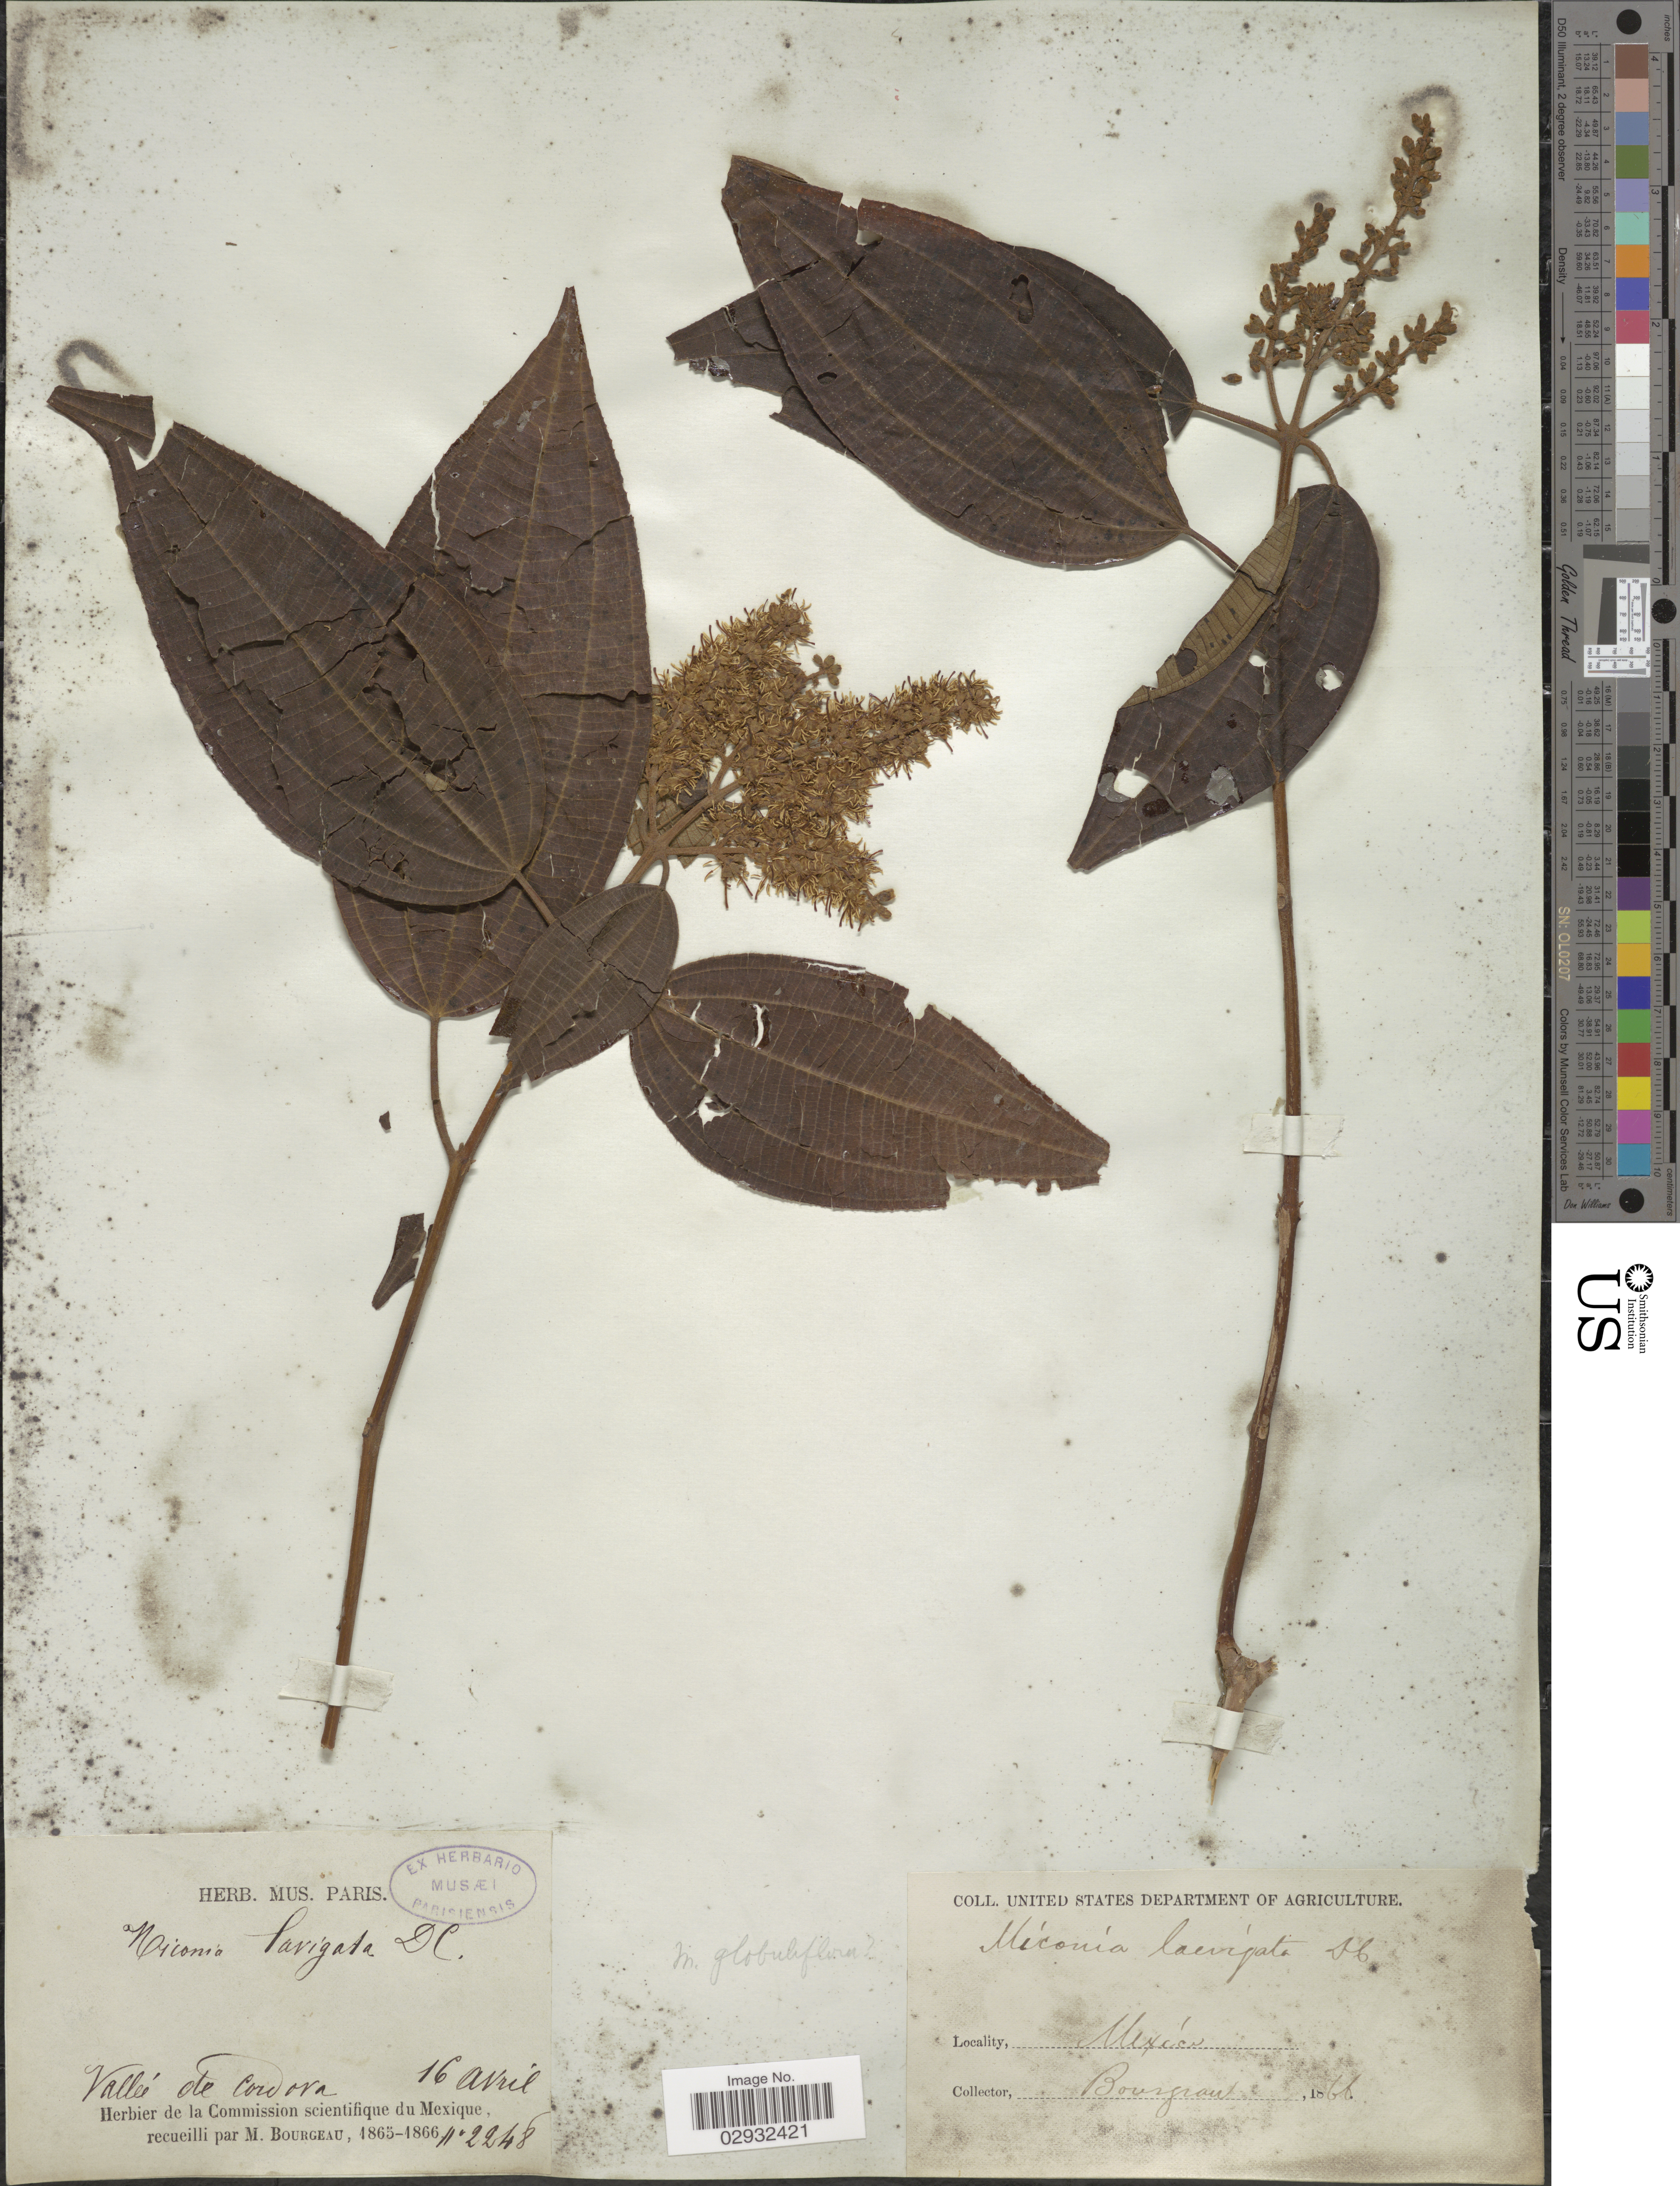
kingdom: Plantae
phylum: Tracheophyta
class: Magnoliopsida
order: Myrtales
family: Melastomataceae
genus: Miconia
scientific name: Miconia desmantha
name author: Benth.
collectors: M. Bourgeau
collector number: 2248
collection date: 1866-04-16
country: Mexico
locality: Valleé de Cordova.